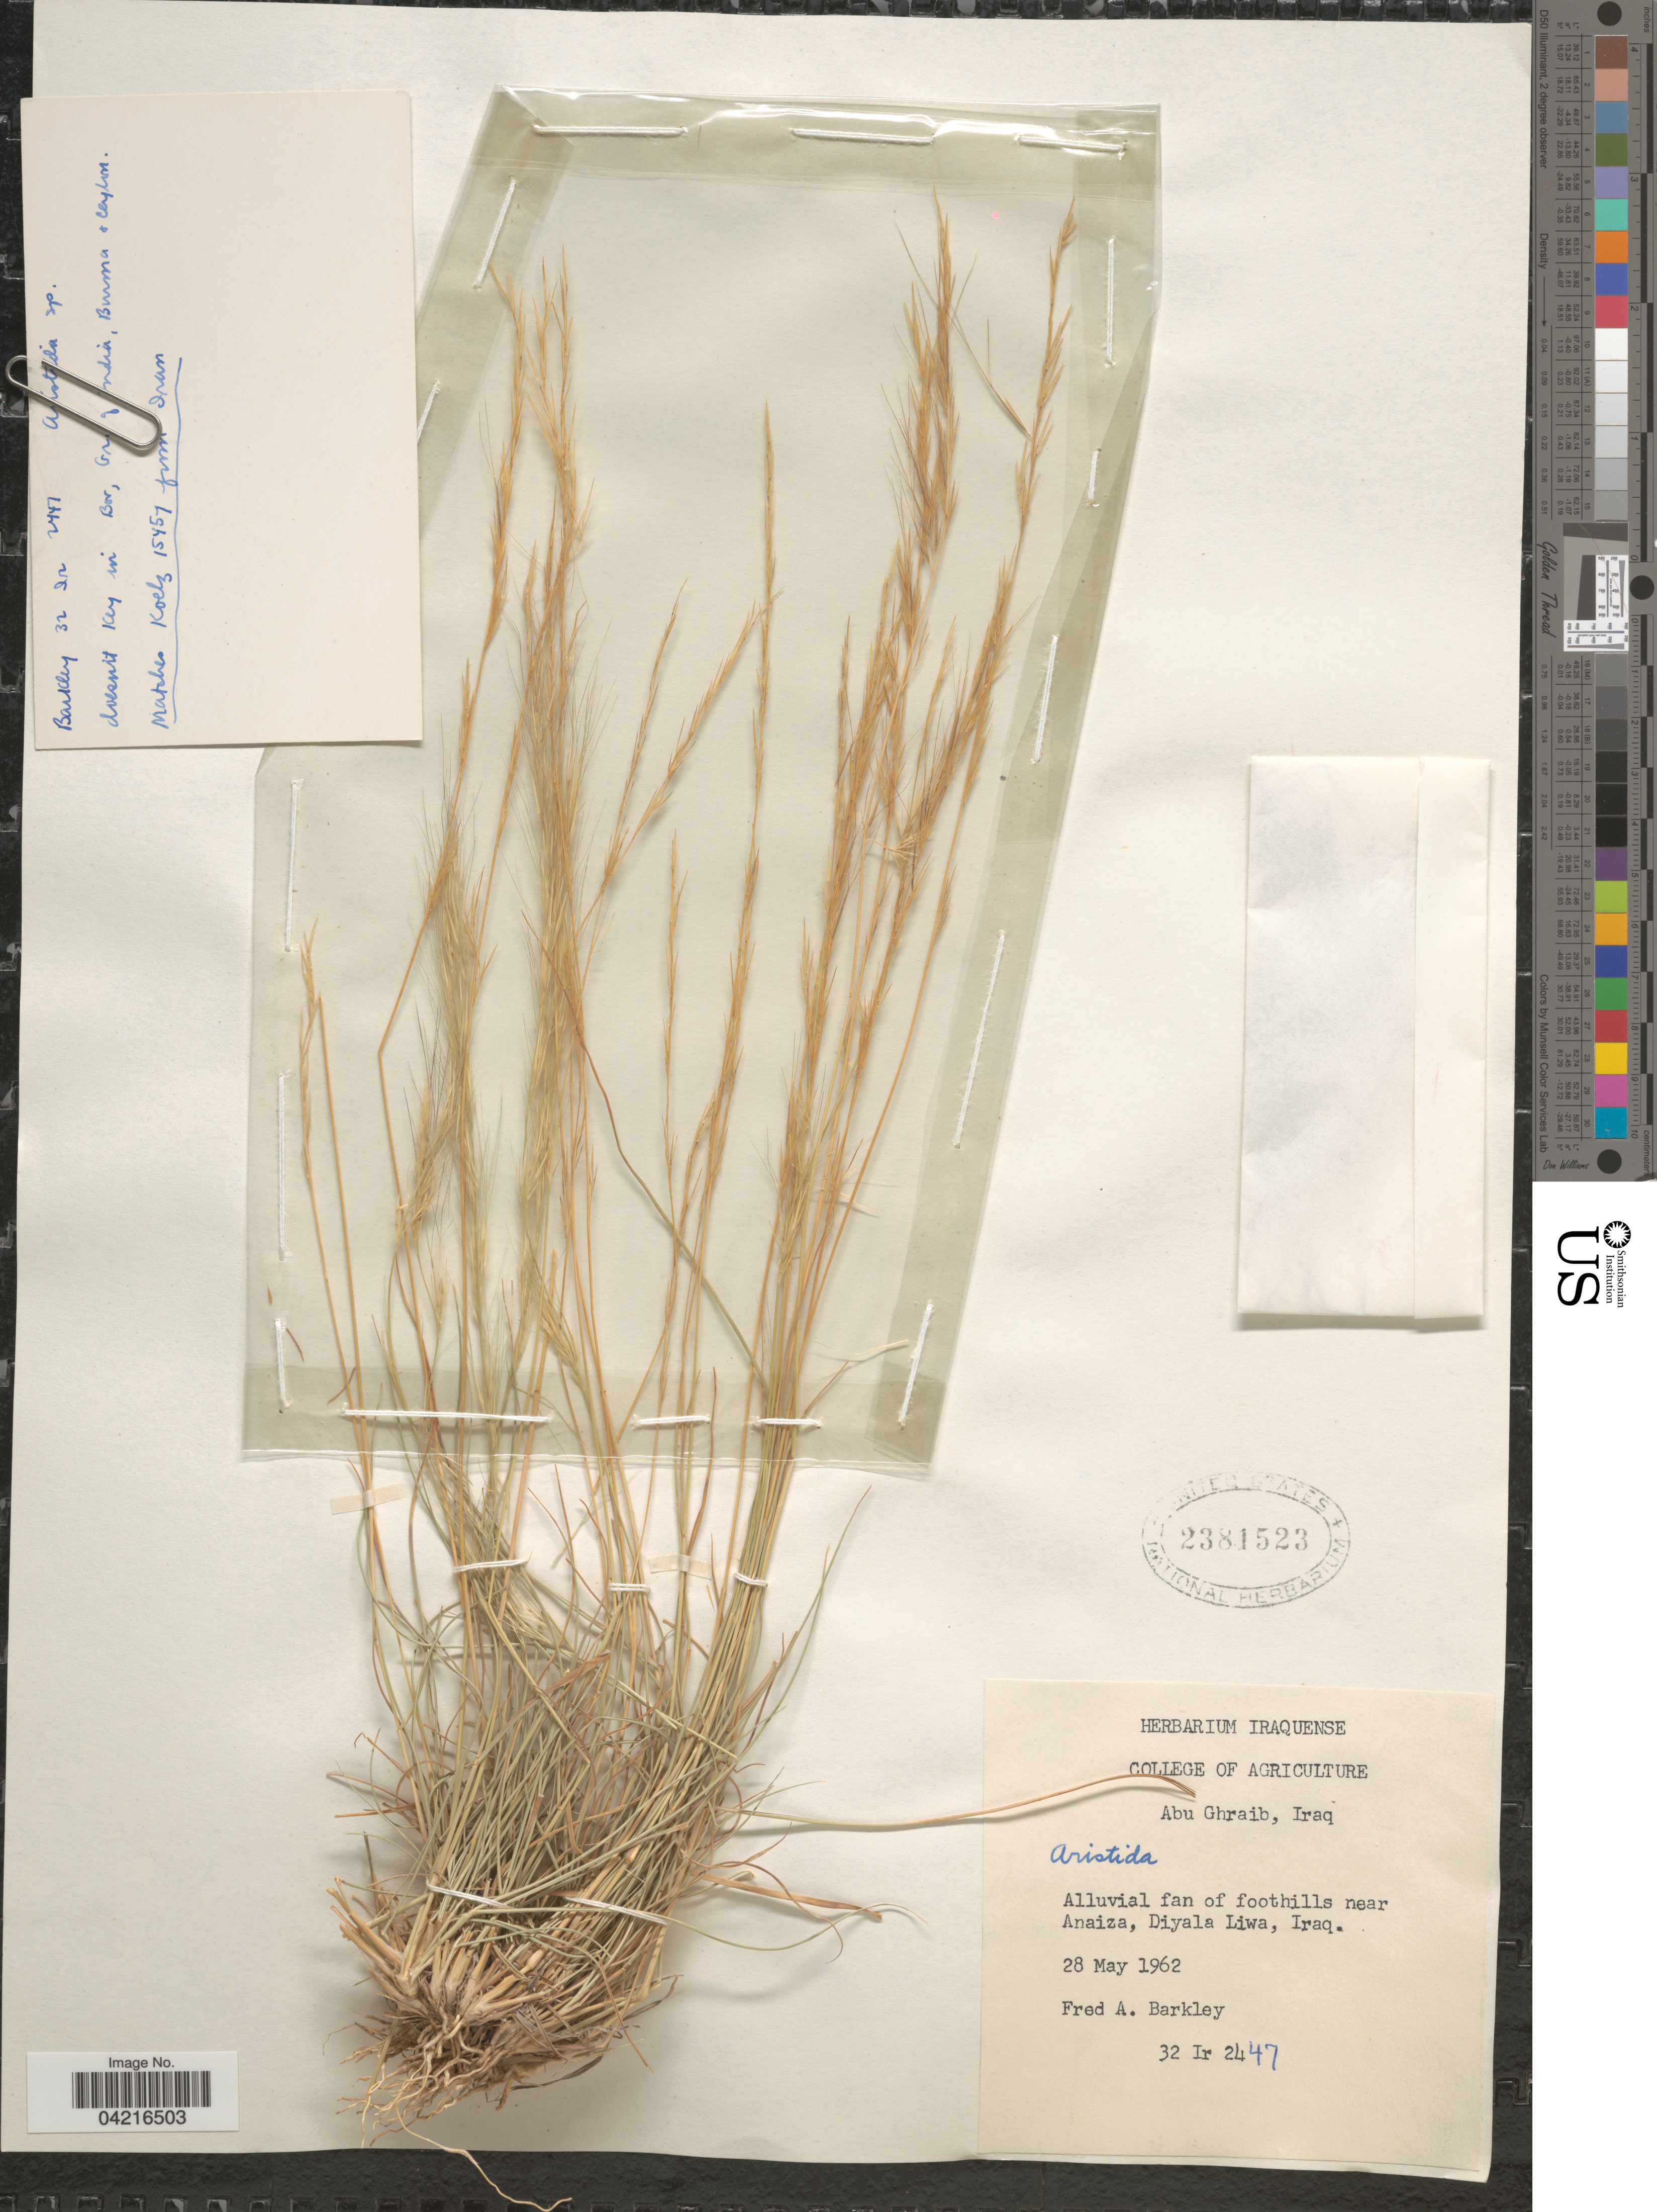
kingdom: Plantae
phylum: Tracheophyta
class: Liliopsida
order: Poales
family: Poaceae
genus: Aristida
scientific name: Aristida sp.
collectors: F. A. Barkley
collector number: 32 Ir 2447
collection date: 1962-05-28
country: Iraq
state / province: Diyala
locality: Alluvial fan of foothills near Anaiza, Diyala LIwa.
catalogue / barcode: US 2384523